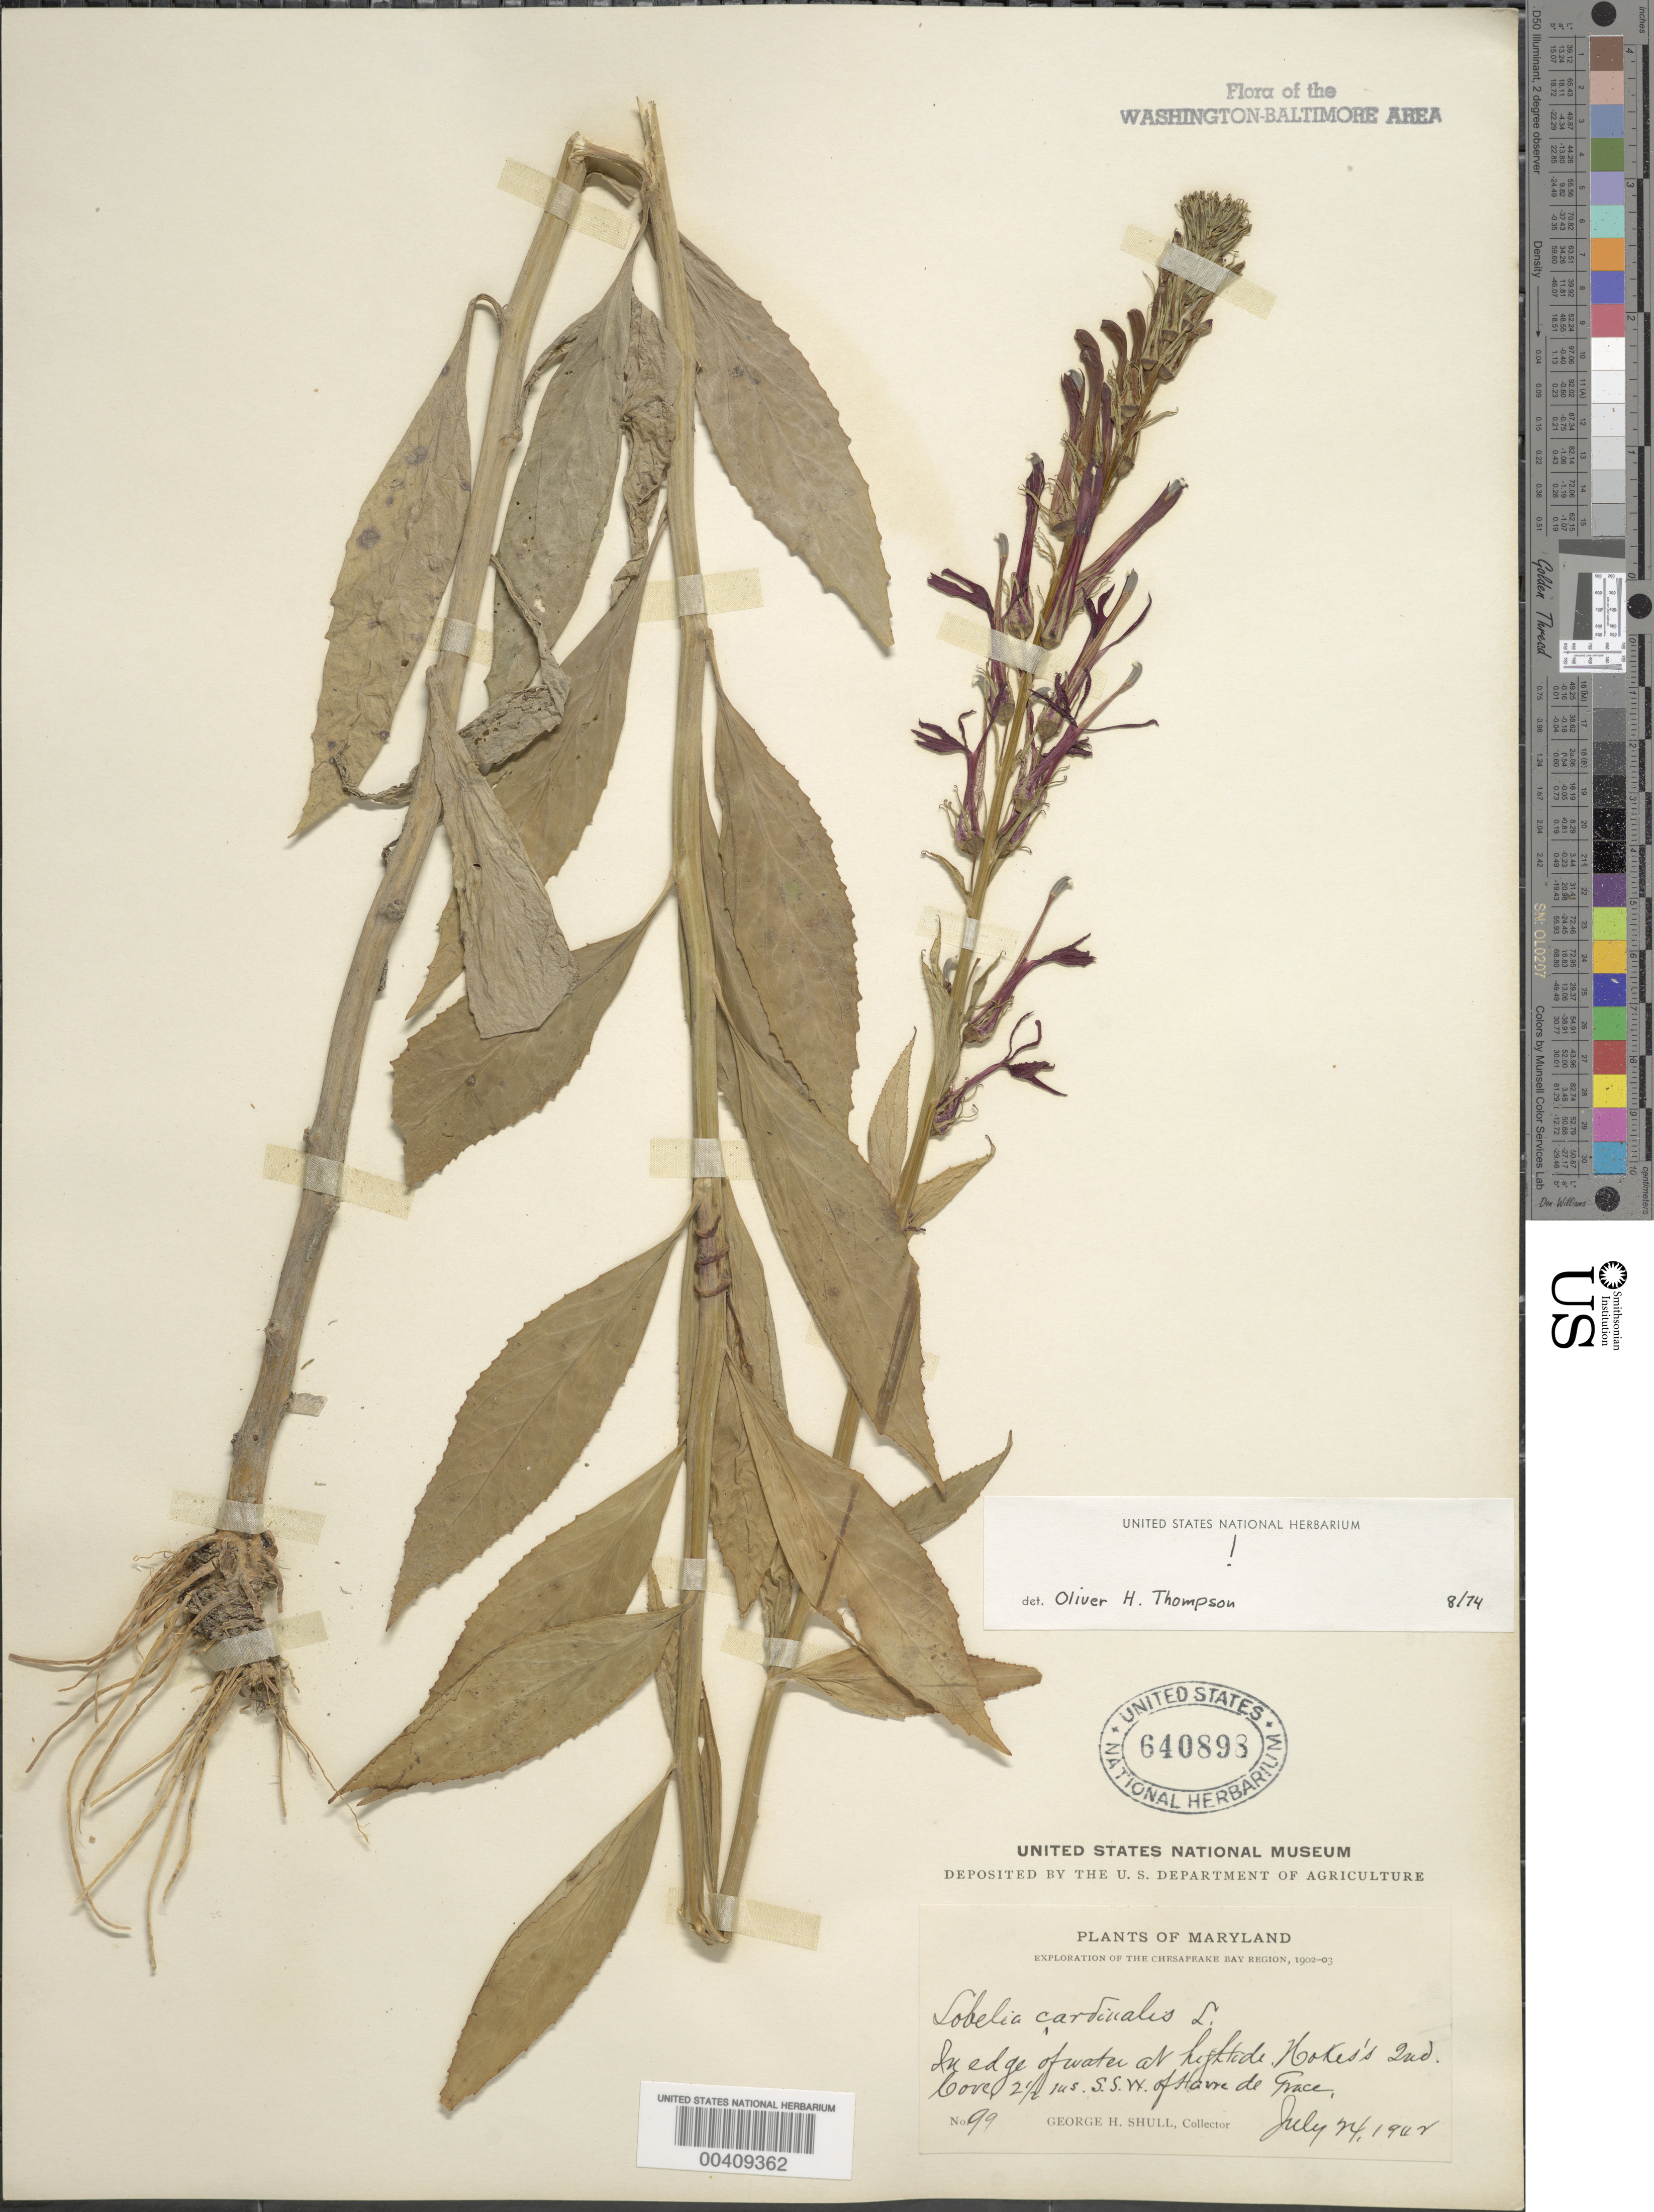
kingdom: Plantae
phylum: Tracheophyta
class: Magnoliopsida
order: Asterales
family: Campanulaceae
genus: Lobelia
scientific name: Lobelia cardinalis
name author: L.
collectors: G. H. Shull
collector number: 99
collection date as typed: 24 Jul 1942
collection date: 1942-07-24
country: United States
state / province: Maryland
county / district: Harford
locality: SSW of Havre De Grace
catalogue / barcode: US 640898